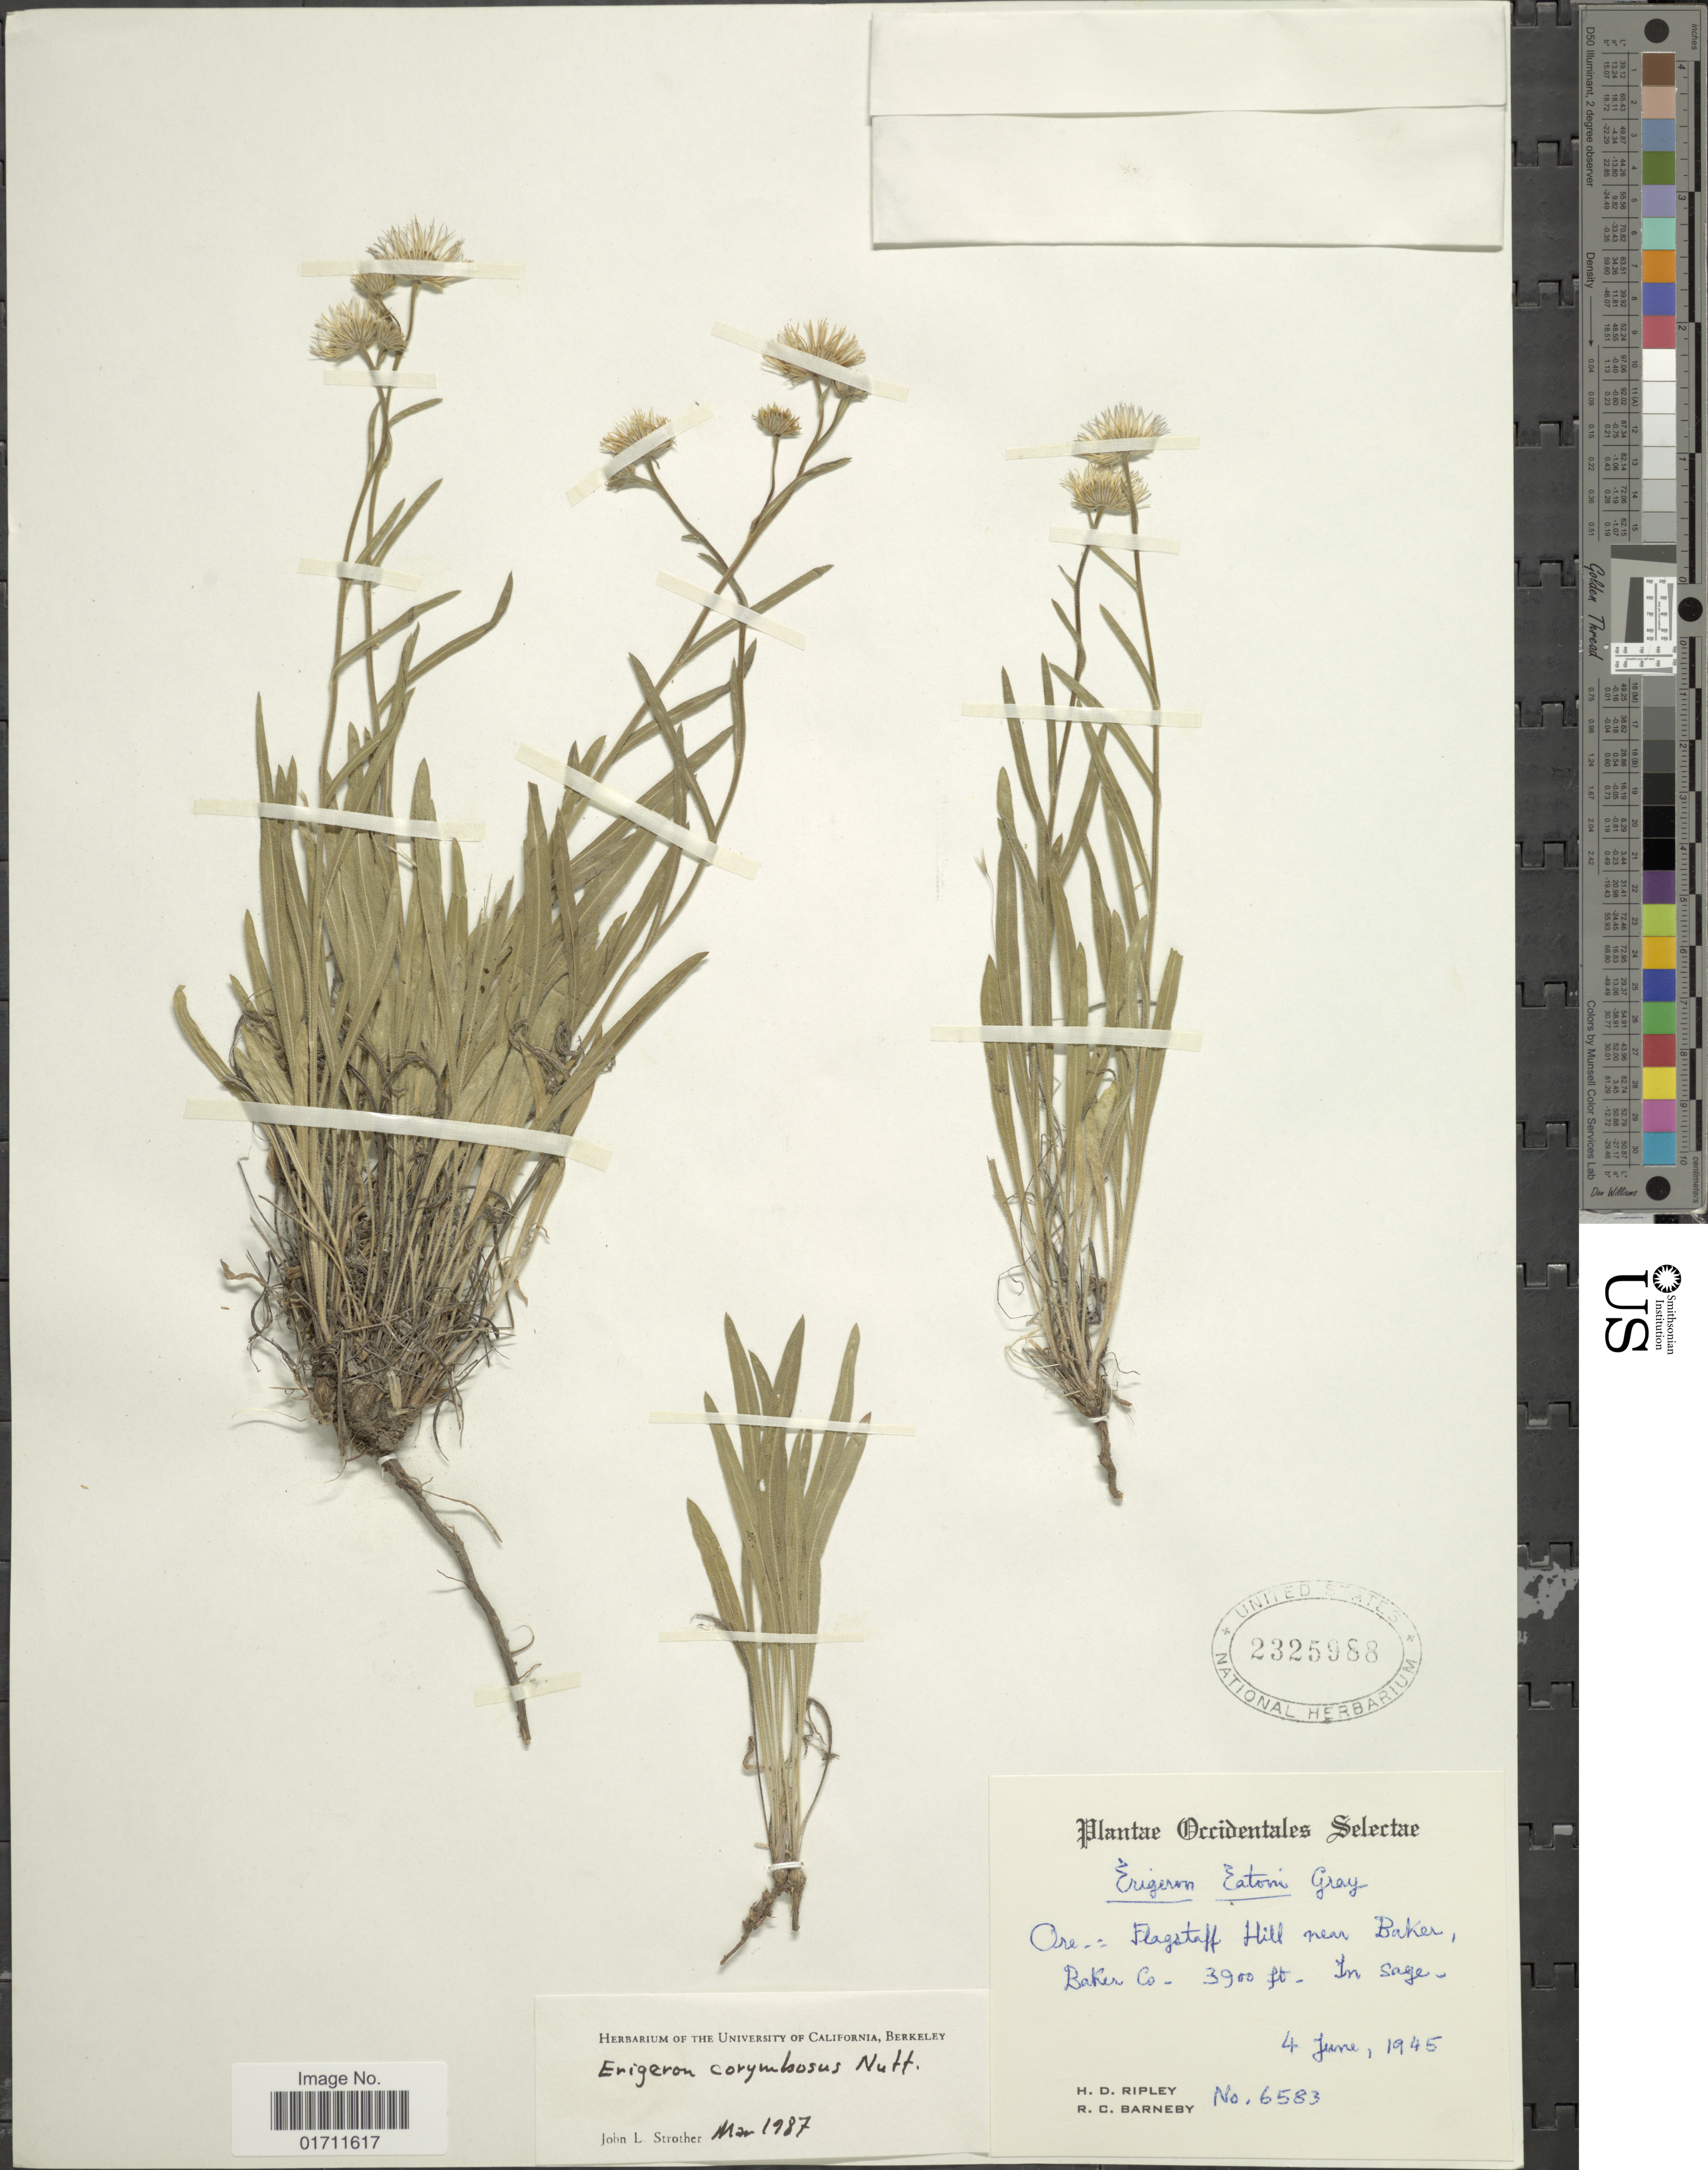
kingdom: Plantae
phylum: Tracheophyta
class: Magnoliopsida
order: Asterales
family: Asteraceae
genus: Erigeron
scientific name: Erigeron corymbosus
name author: Nutt.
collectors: H. Ripley & R. C. Barneby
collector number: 6583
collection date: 1945-06-04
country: United States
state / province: Oregon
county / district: Baker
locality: Occidentales Selectae, Ore = Flagstaff Hill near Baker, Baker Co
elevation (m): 1189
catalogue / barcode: US 2325988